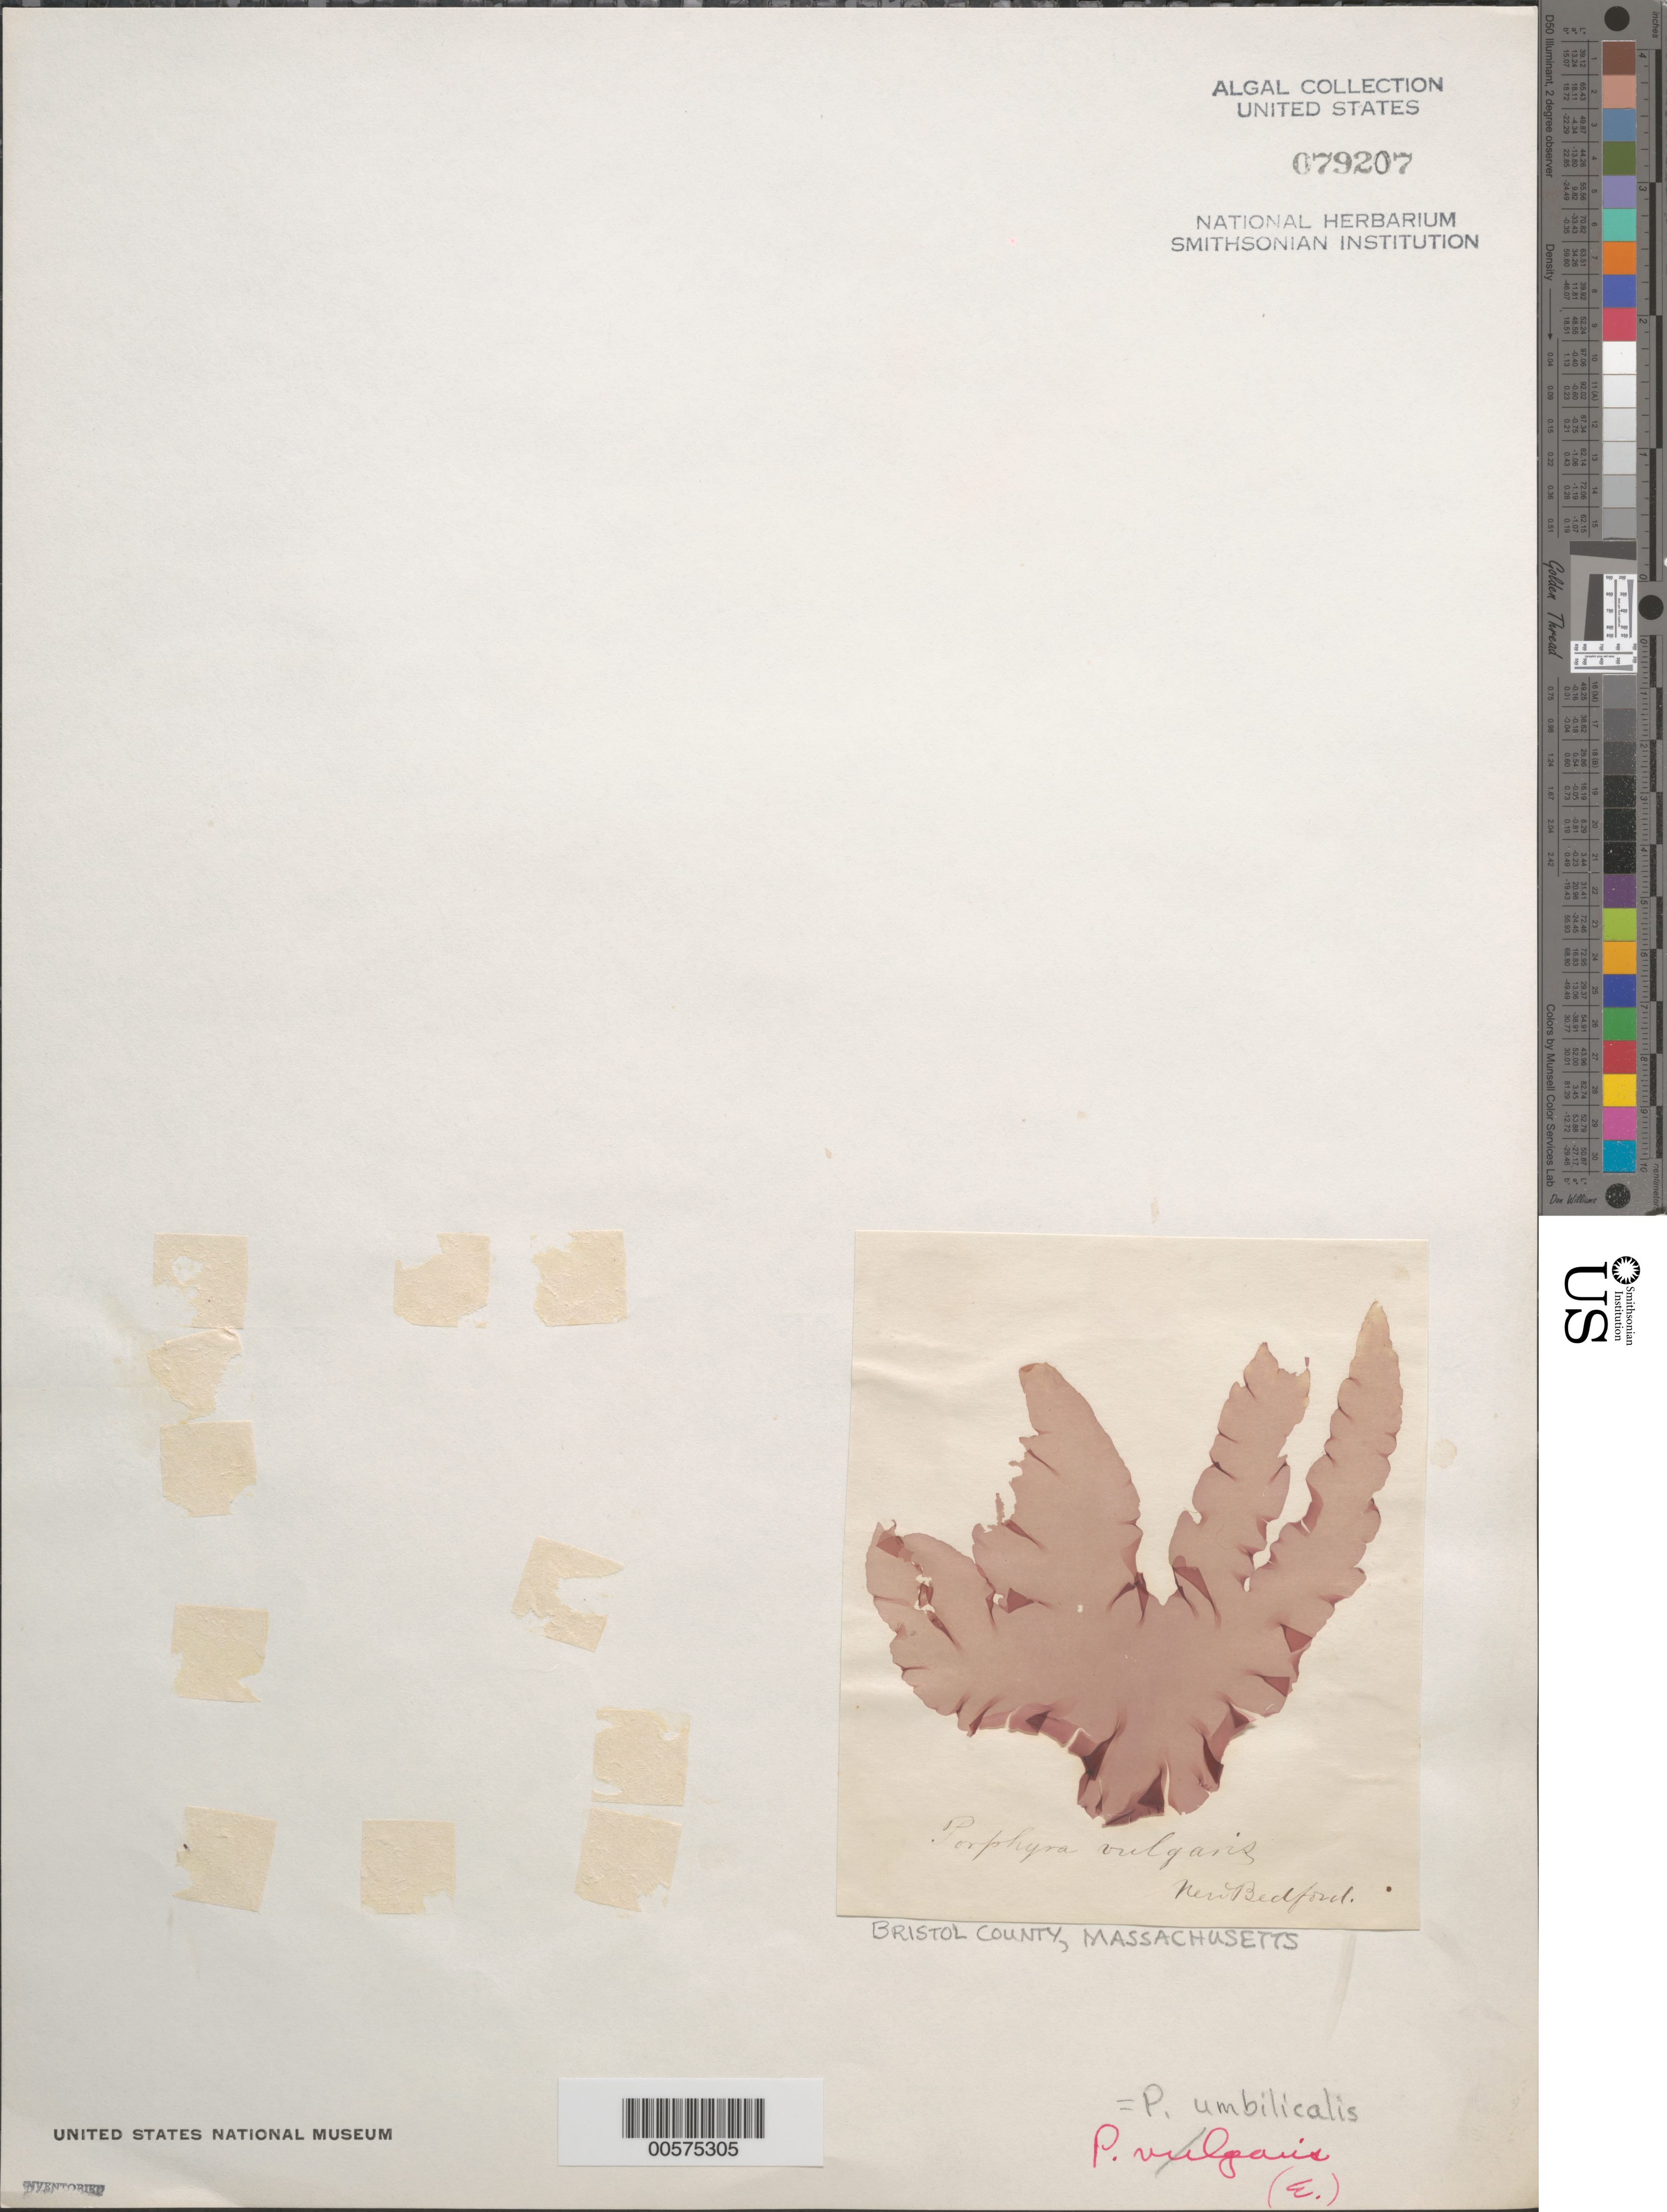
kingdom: Plantae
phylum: Rhodophyta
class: Bangiophyceae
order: Bangiales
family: Bangiaceae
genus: Porphyra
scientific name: Porphyra umbilicalis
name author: Kütz.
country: United States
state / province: Massachusetts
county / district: Bristol County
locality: New Bedford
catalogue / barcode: US 79207